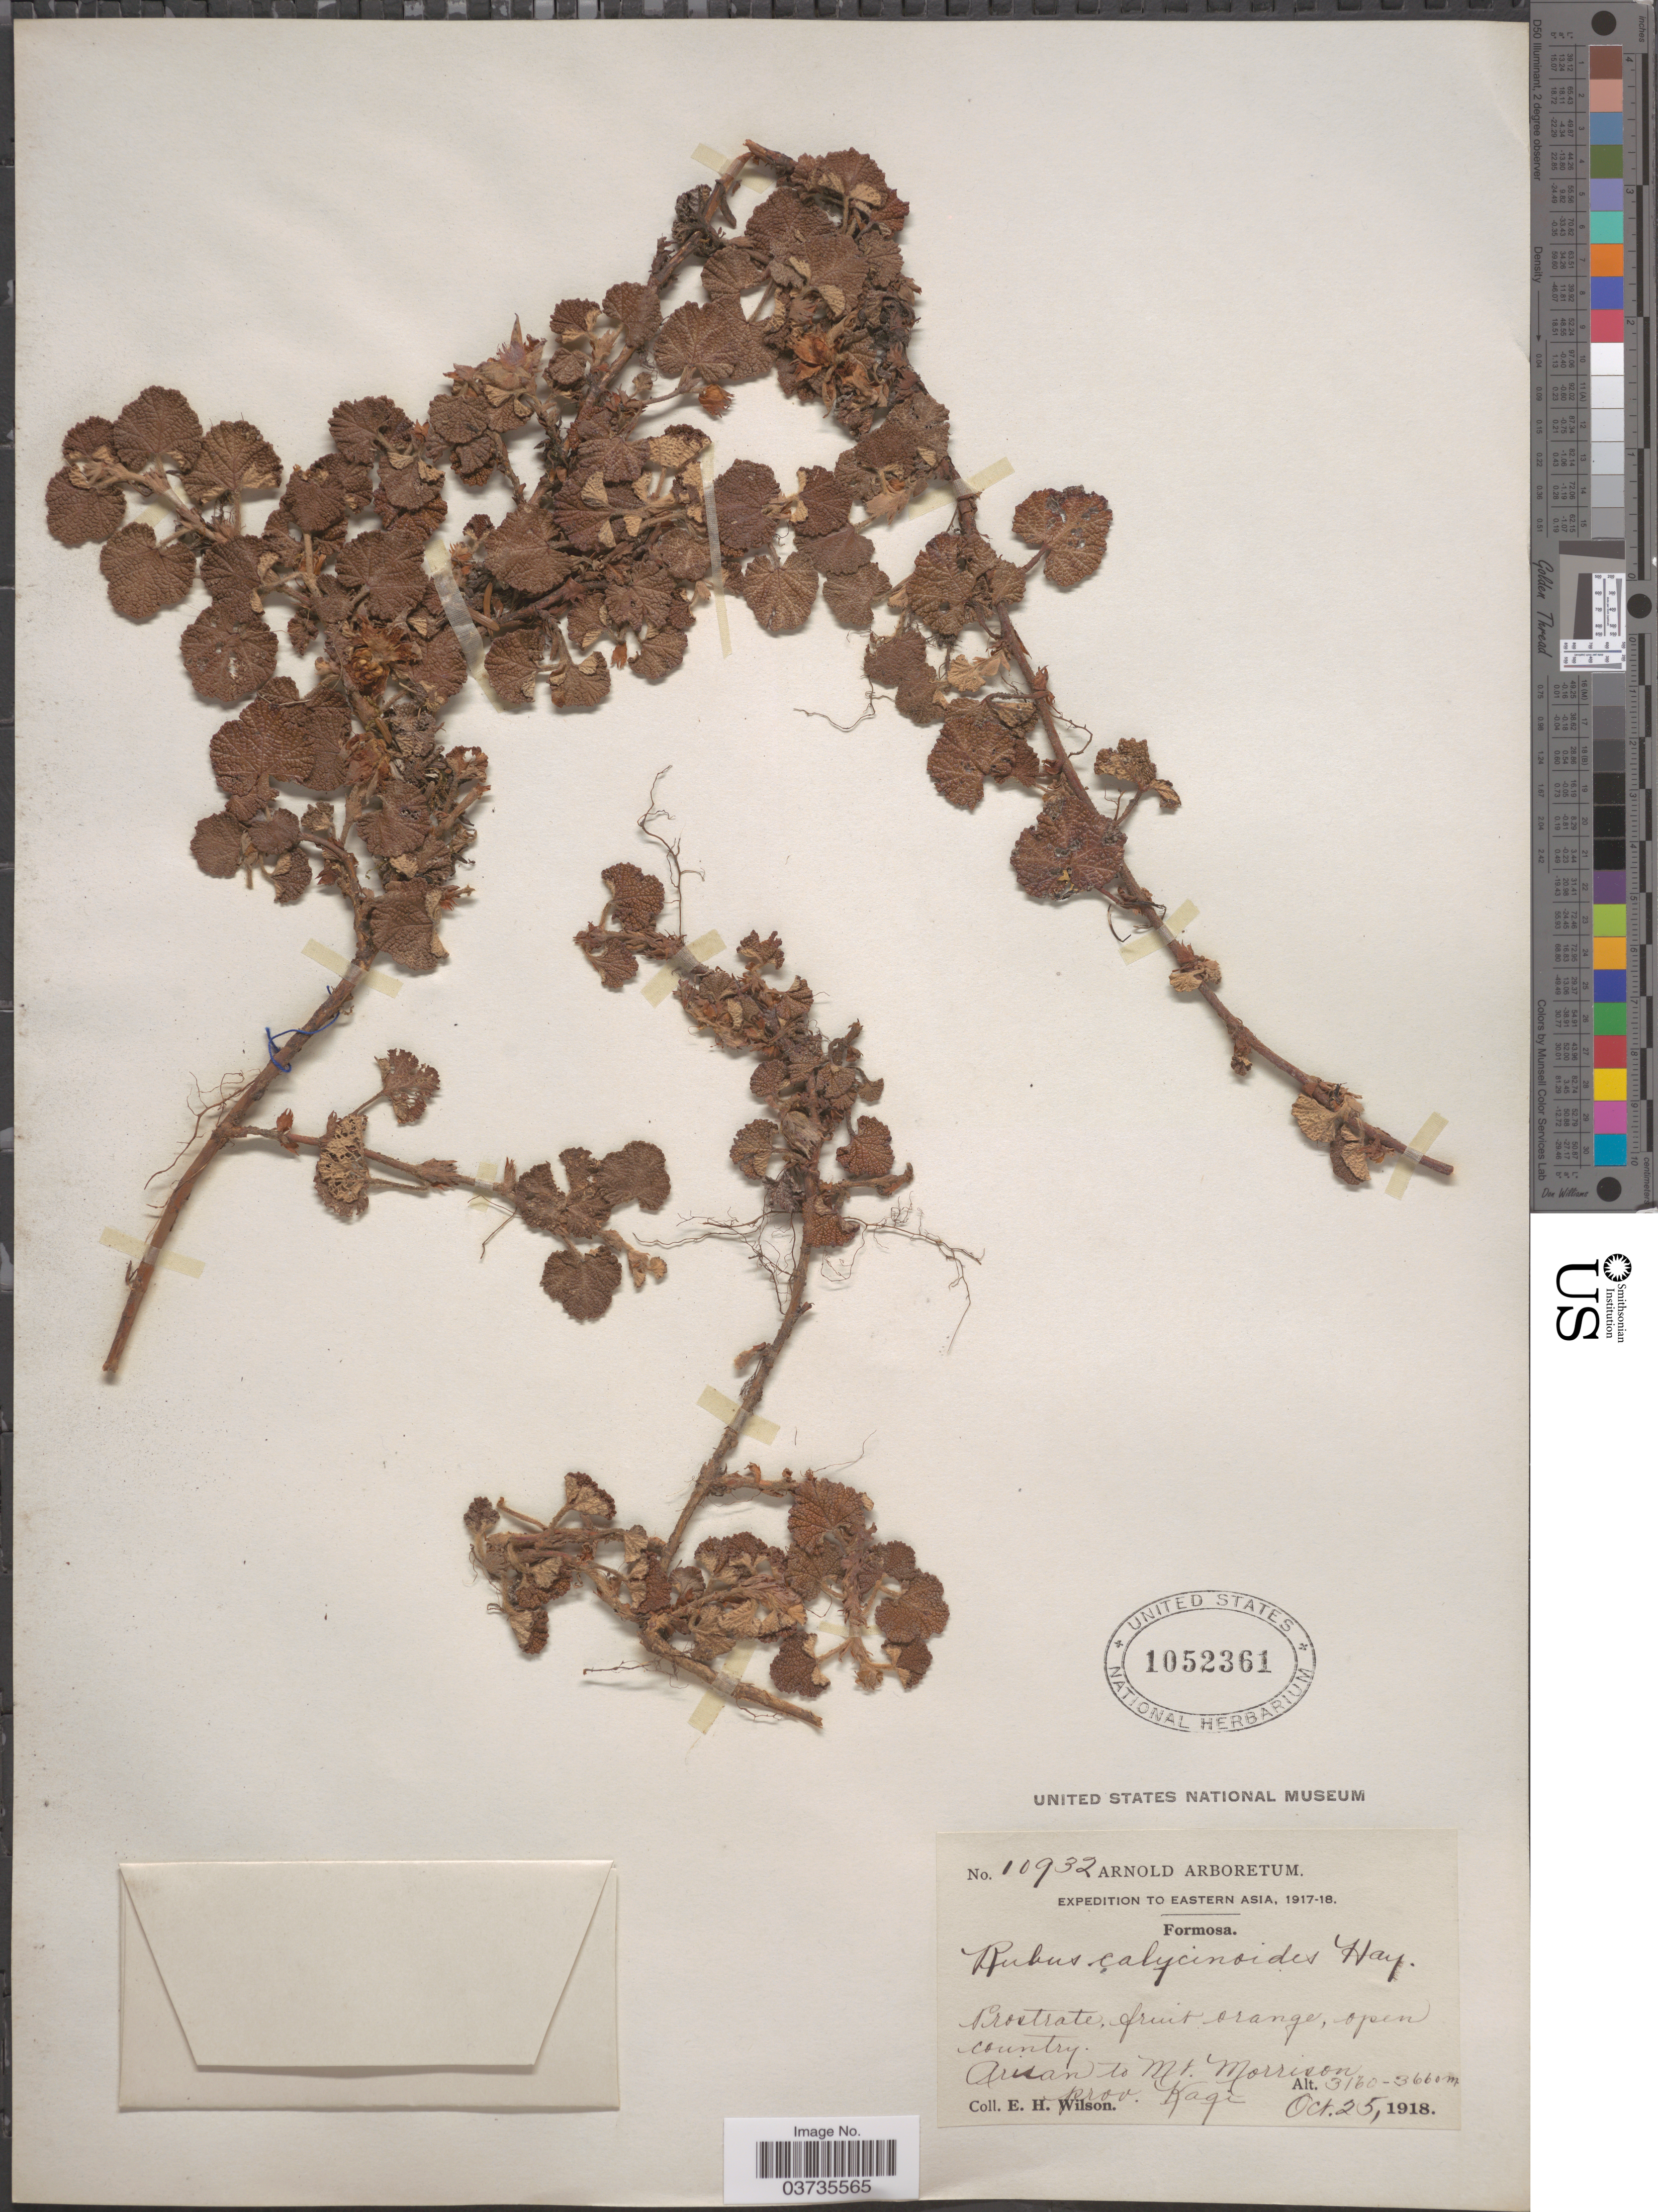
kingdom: Plantae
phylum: Tracheophyta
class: Magnoliopsida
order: Rosales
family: Rosaceae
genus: Rubus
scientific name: Rubus calycinoides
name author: Hayata ex Koidz.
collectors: E. Wilson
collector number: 10932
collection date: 1918-10-25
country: Taiwan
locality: Eastern Asia. Formosa. Arisan to Mt. Morrison.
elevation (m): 3160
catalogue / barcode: US 1052361